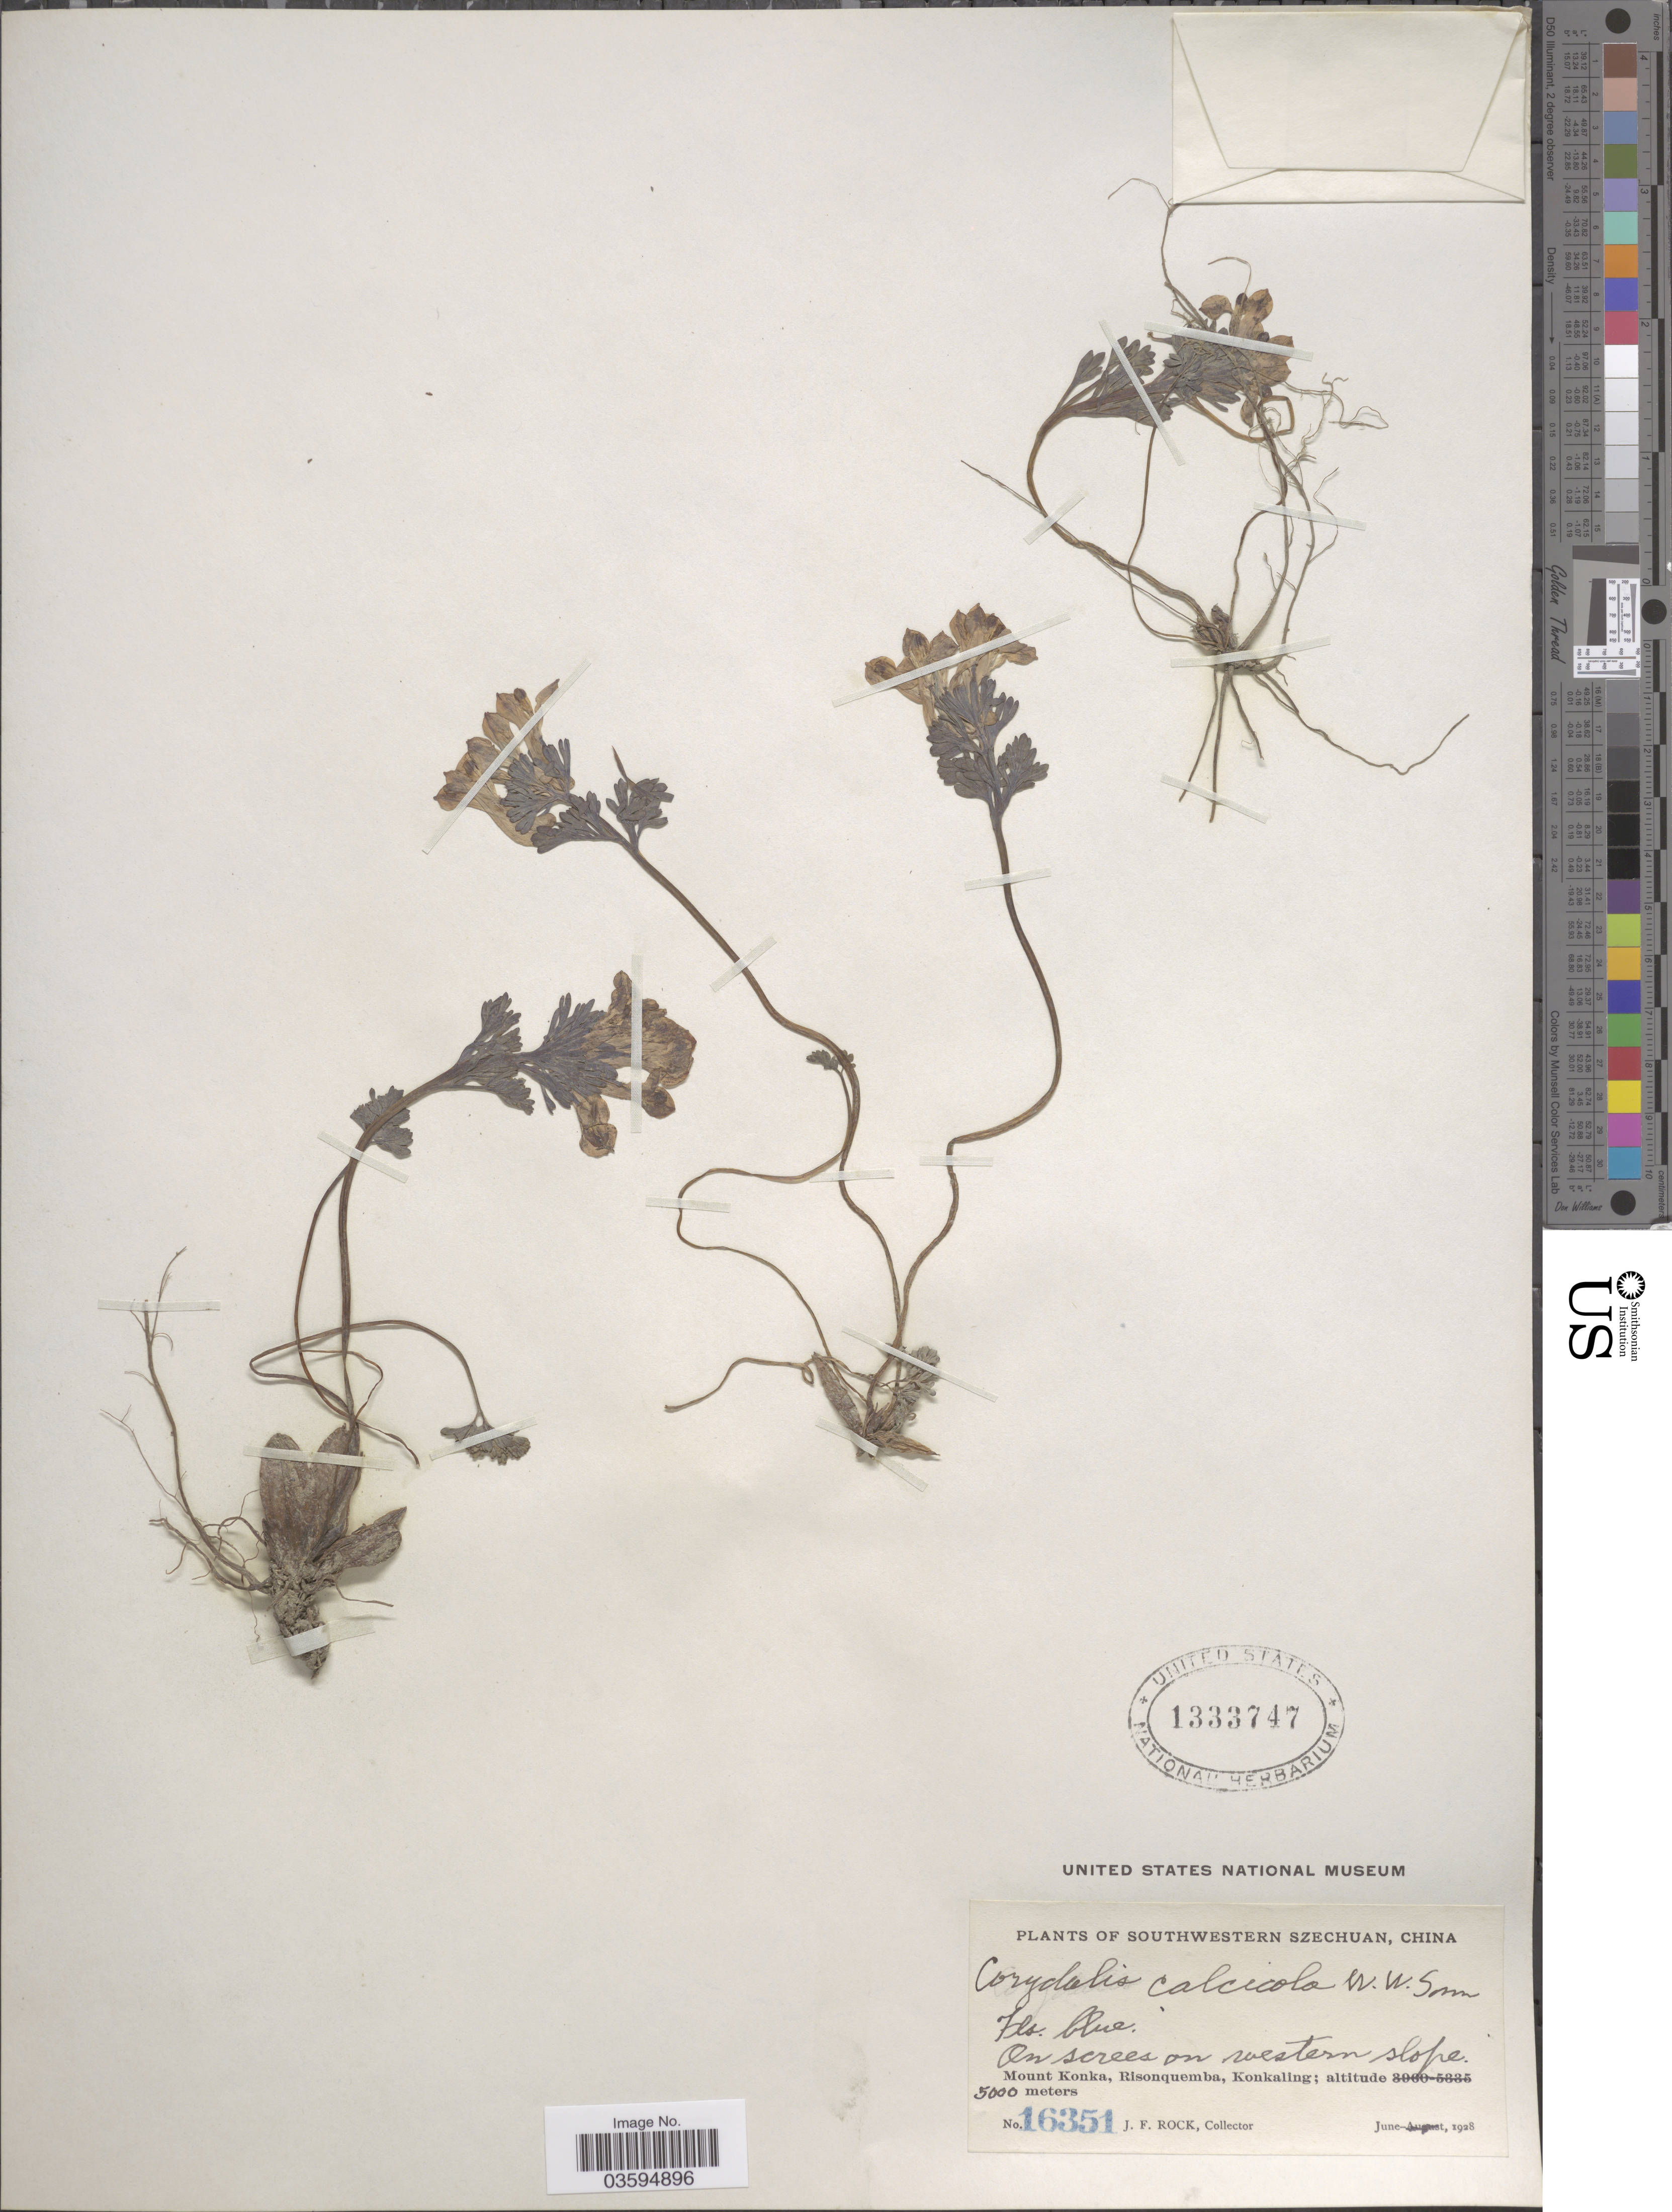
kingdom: Plantae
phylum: Tracheophyta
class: Magnoliopsida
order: Ranunculales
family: Papaveraceae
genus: Corydalis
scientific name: Corydalis adrienii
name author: Prain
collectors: J. Rock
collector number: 16351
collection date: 1928-06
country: China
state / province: Sichuan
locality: Southwestern Szechuan. Mount Konka, Risonquemba, Konkaling. On screes on western slope.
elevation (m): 5000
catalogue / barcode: US 1333747